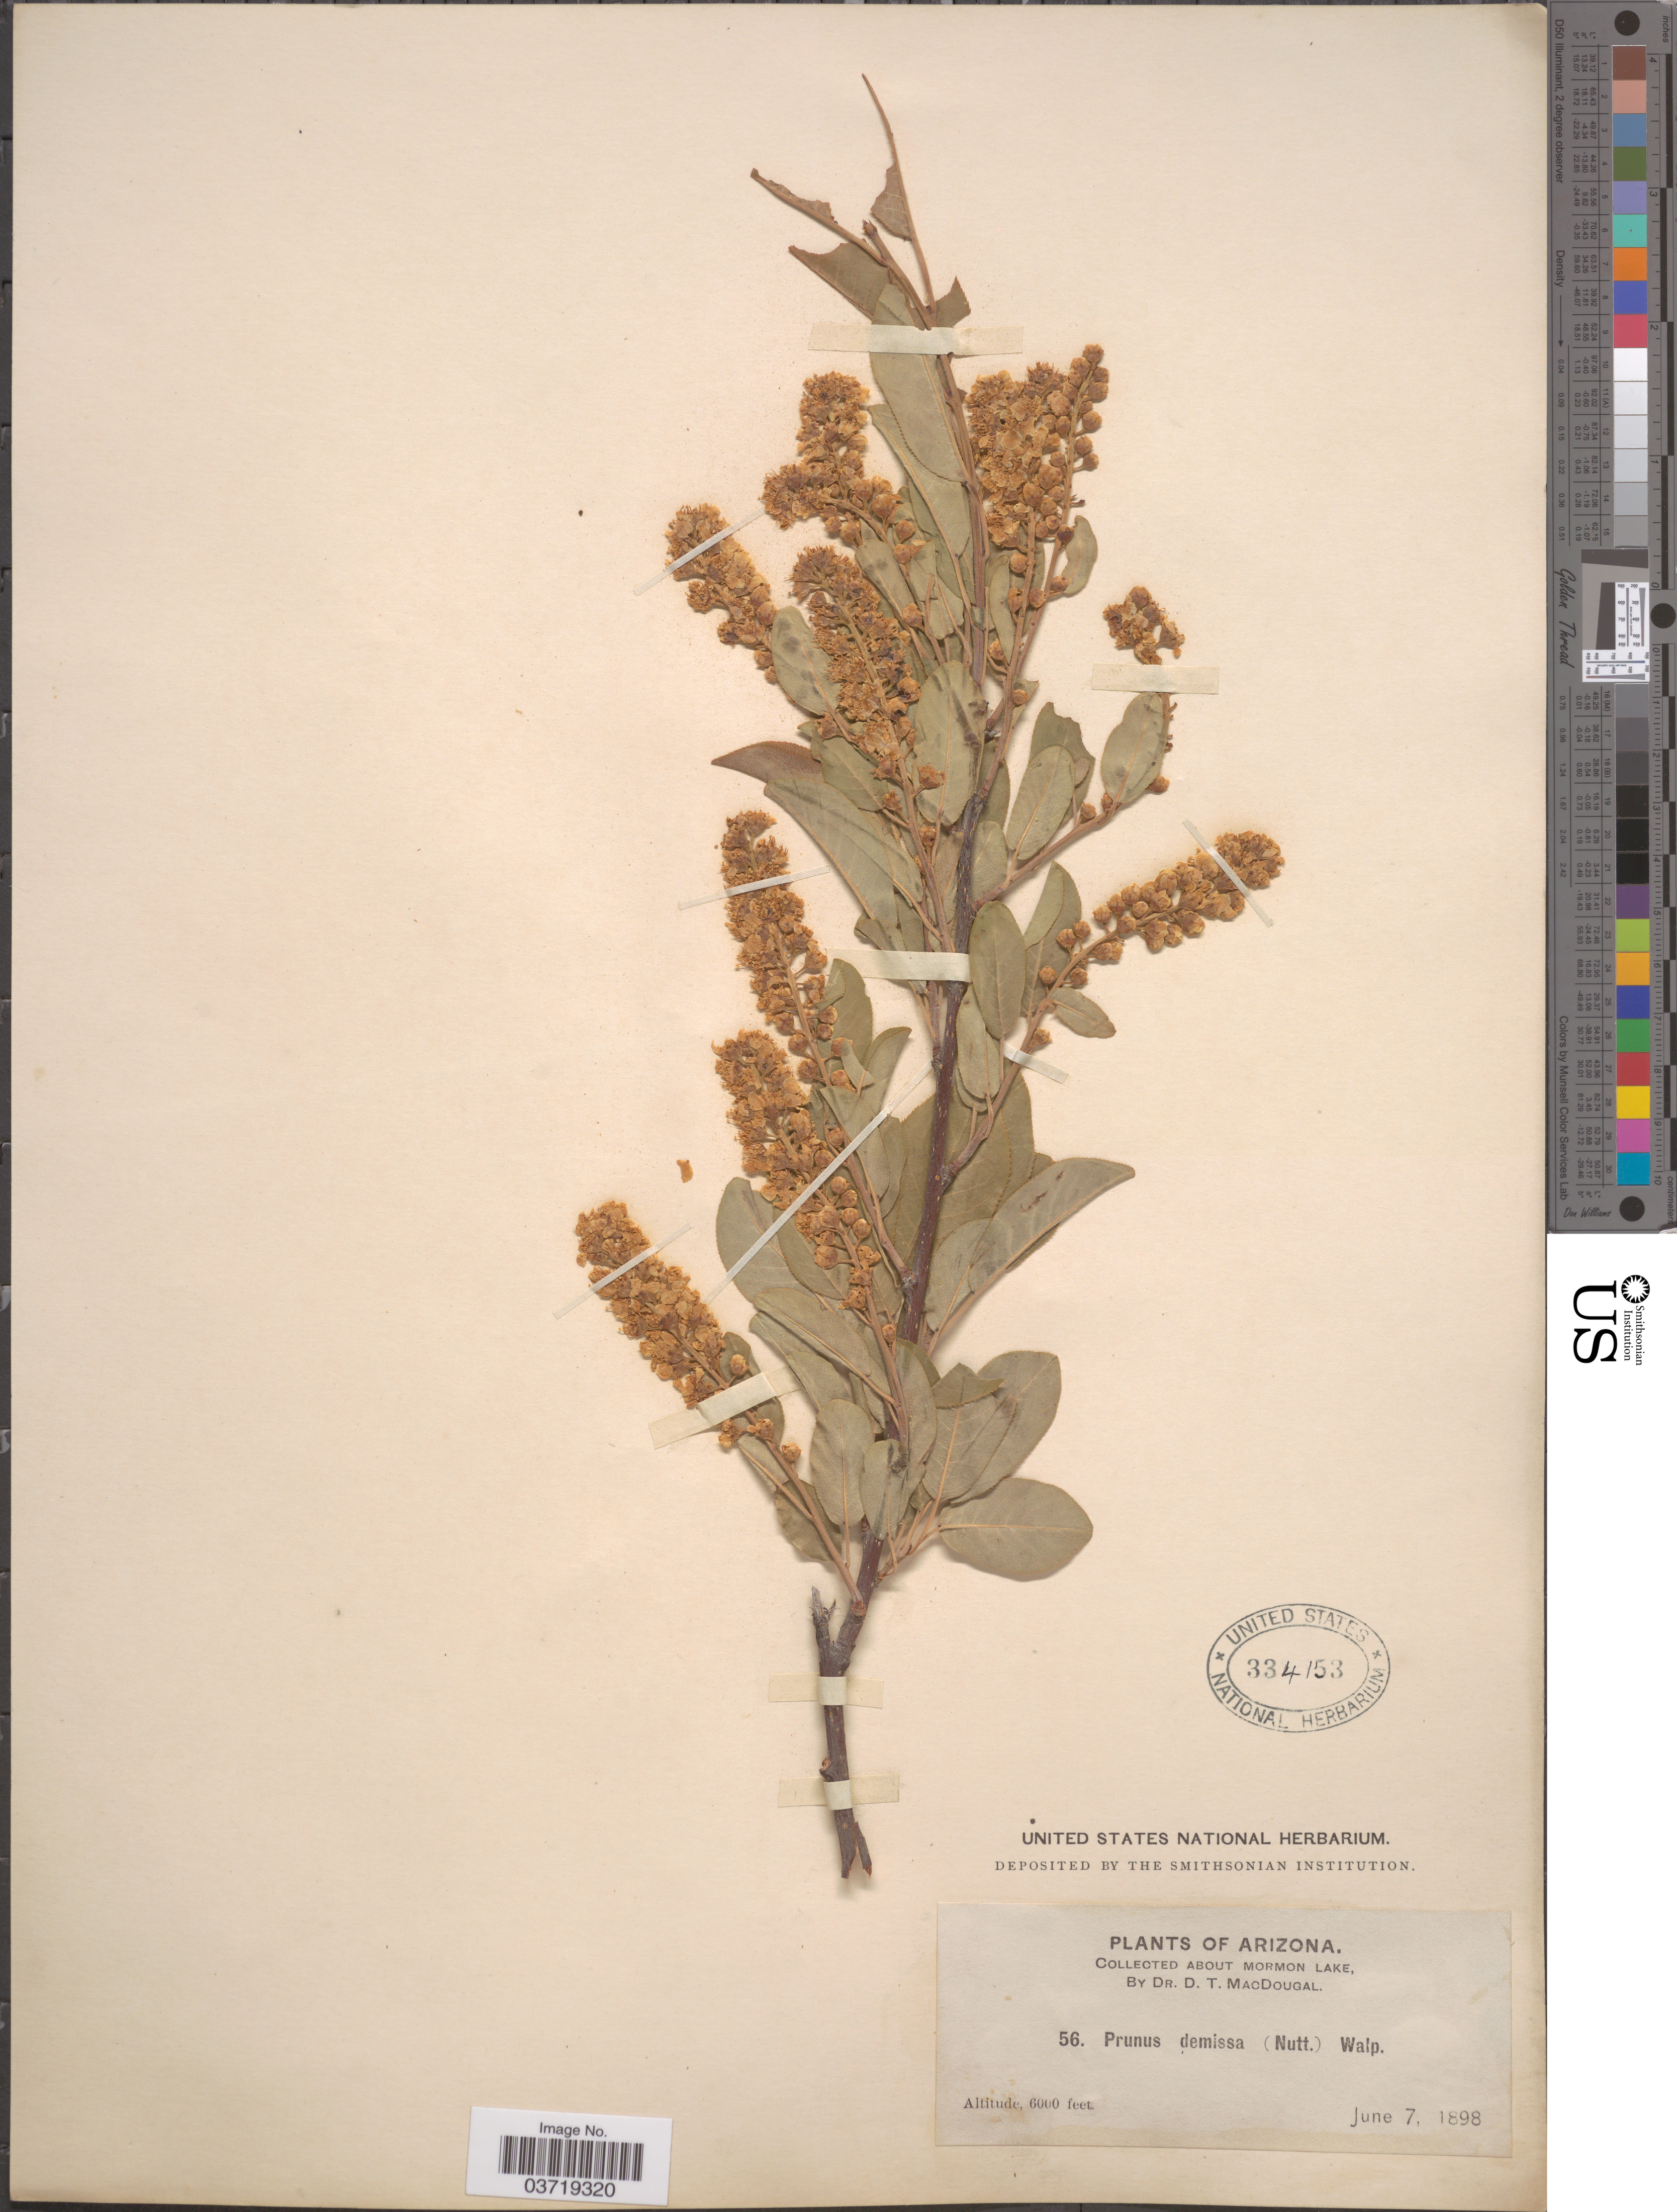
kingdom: Plantae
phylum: Tracheophyta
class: Magnoliopsida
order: Rosales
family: Rosaceae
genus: Prunus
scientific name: Prunus virginiana var. demissa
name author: (Nutt.) Torr.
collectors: D. T. MacDougal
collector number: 56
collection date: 1898-06-07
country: United States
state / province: Arizona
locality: About Mormon Lake.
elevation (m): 1829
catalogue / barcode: US 334153